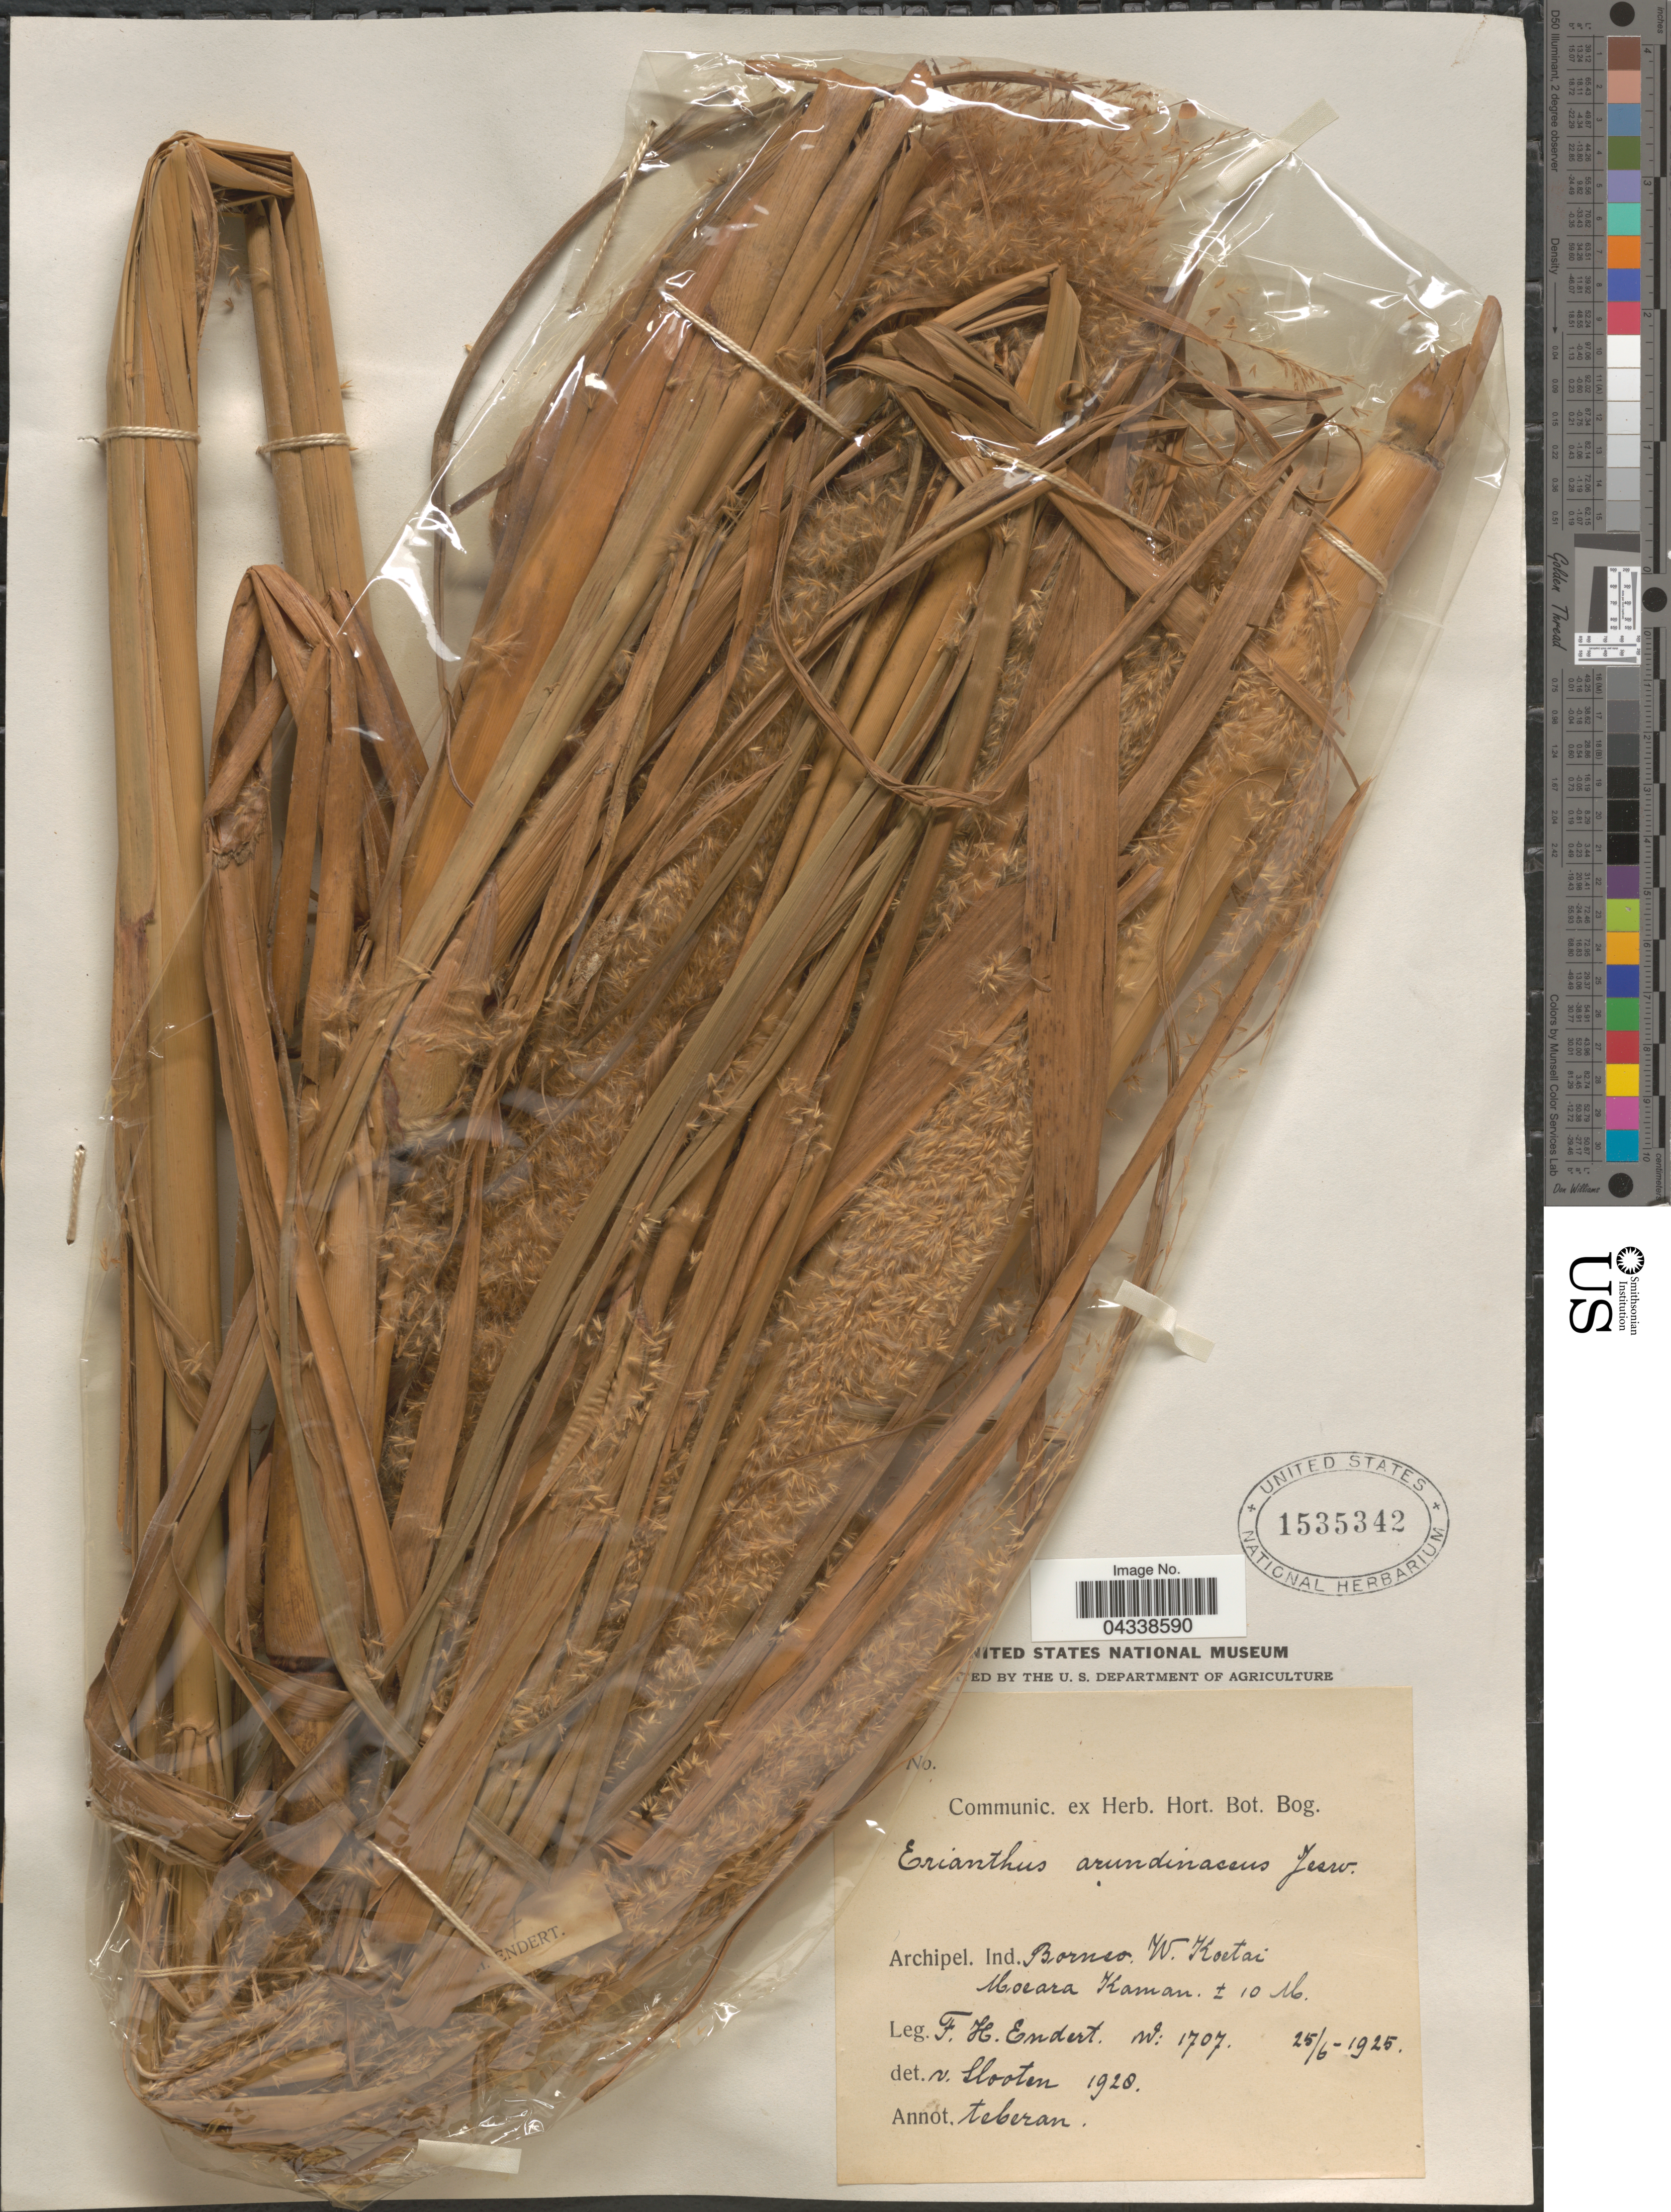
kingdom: Plantae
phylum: Tracheophyta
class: Liliopsida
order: Poales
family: Poaceae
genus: Tripidium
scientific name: Tripidium arundinaceum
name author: (Retz.) Welker et al.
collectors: F. Endert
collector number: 1707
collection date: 1925-06-25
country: Indonesia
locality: Archipel. Ind. Borneo. W. Koetai Moeara Kaman.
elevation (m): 10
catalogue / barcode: US 1535342